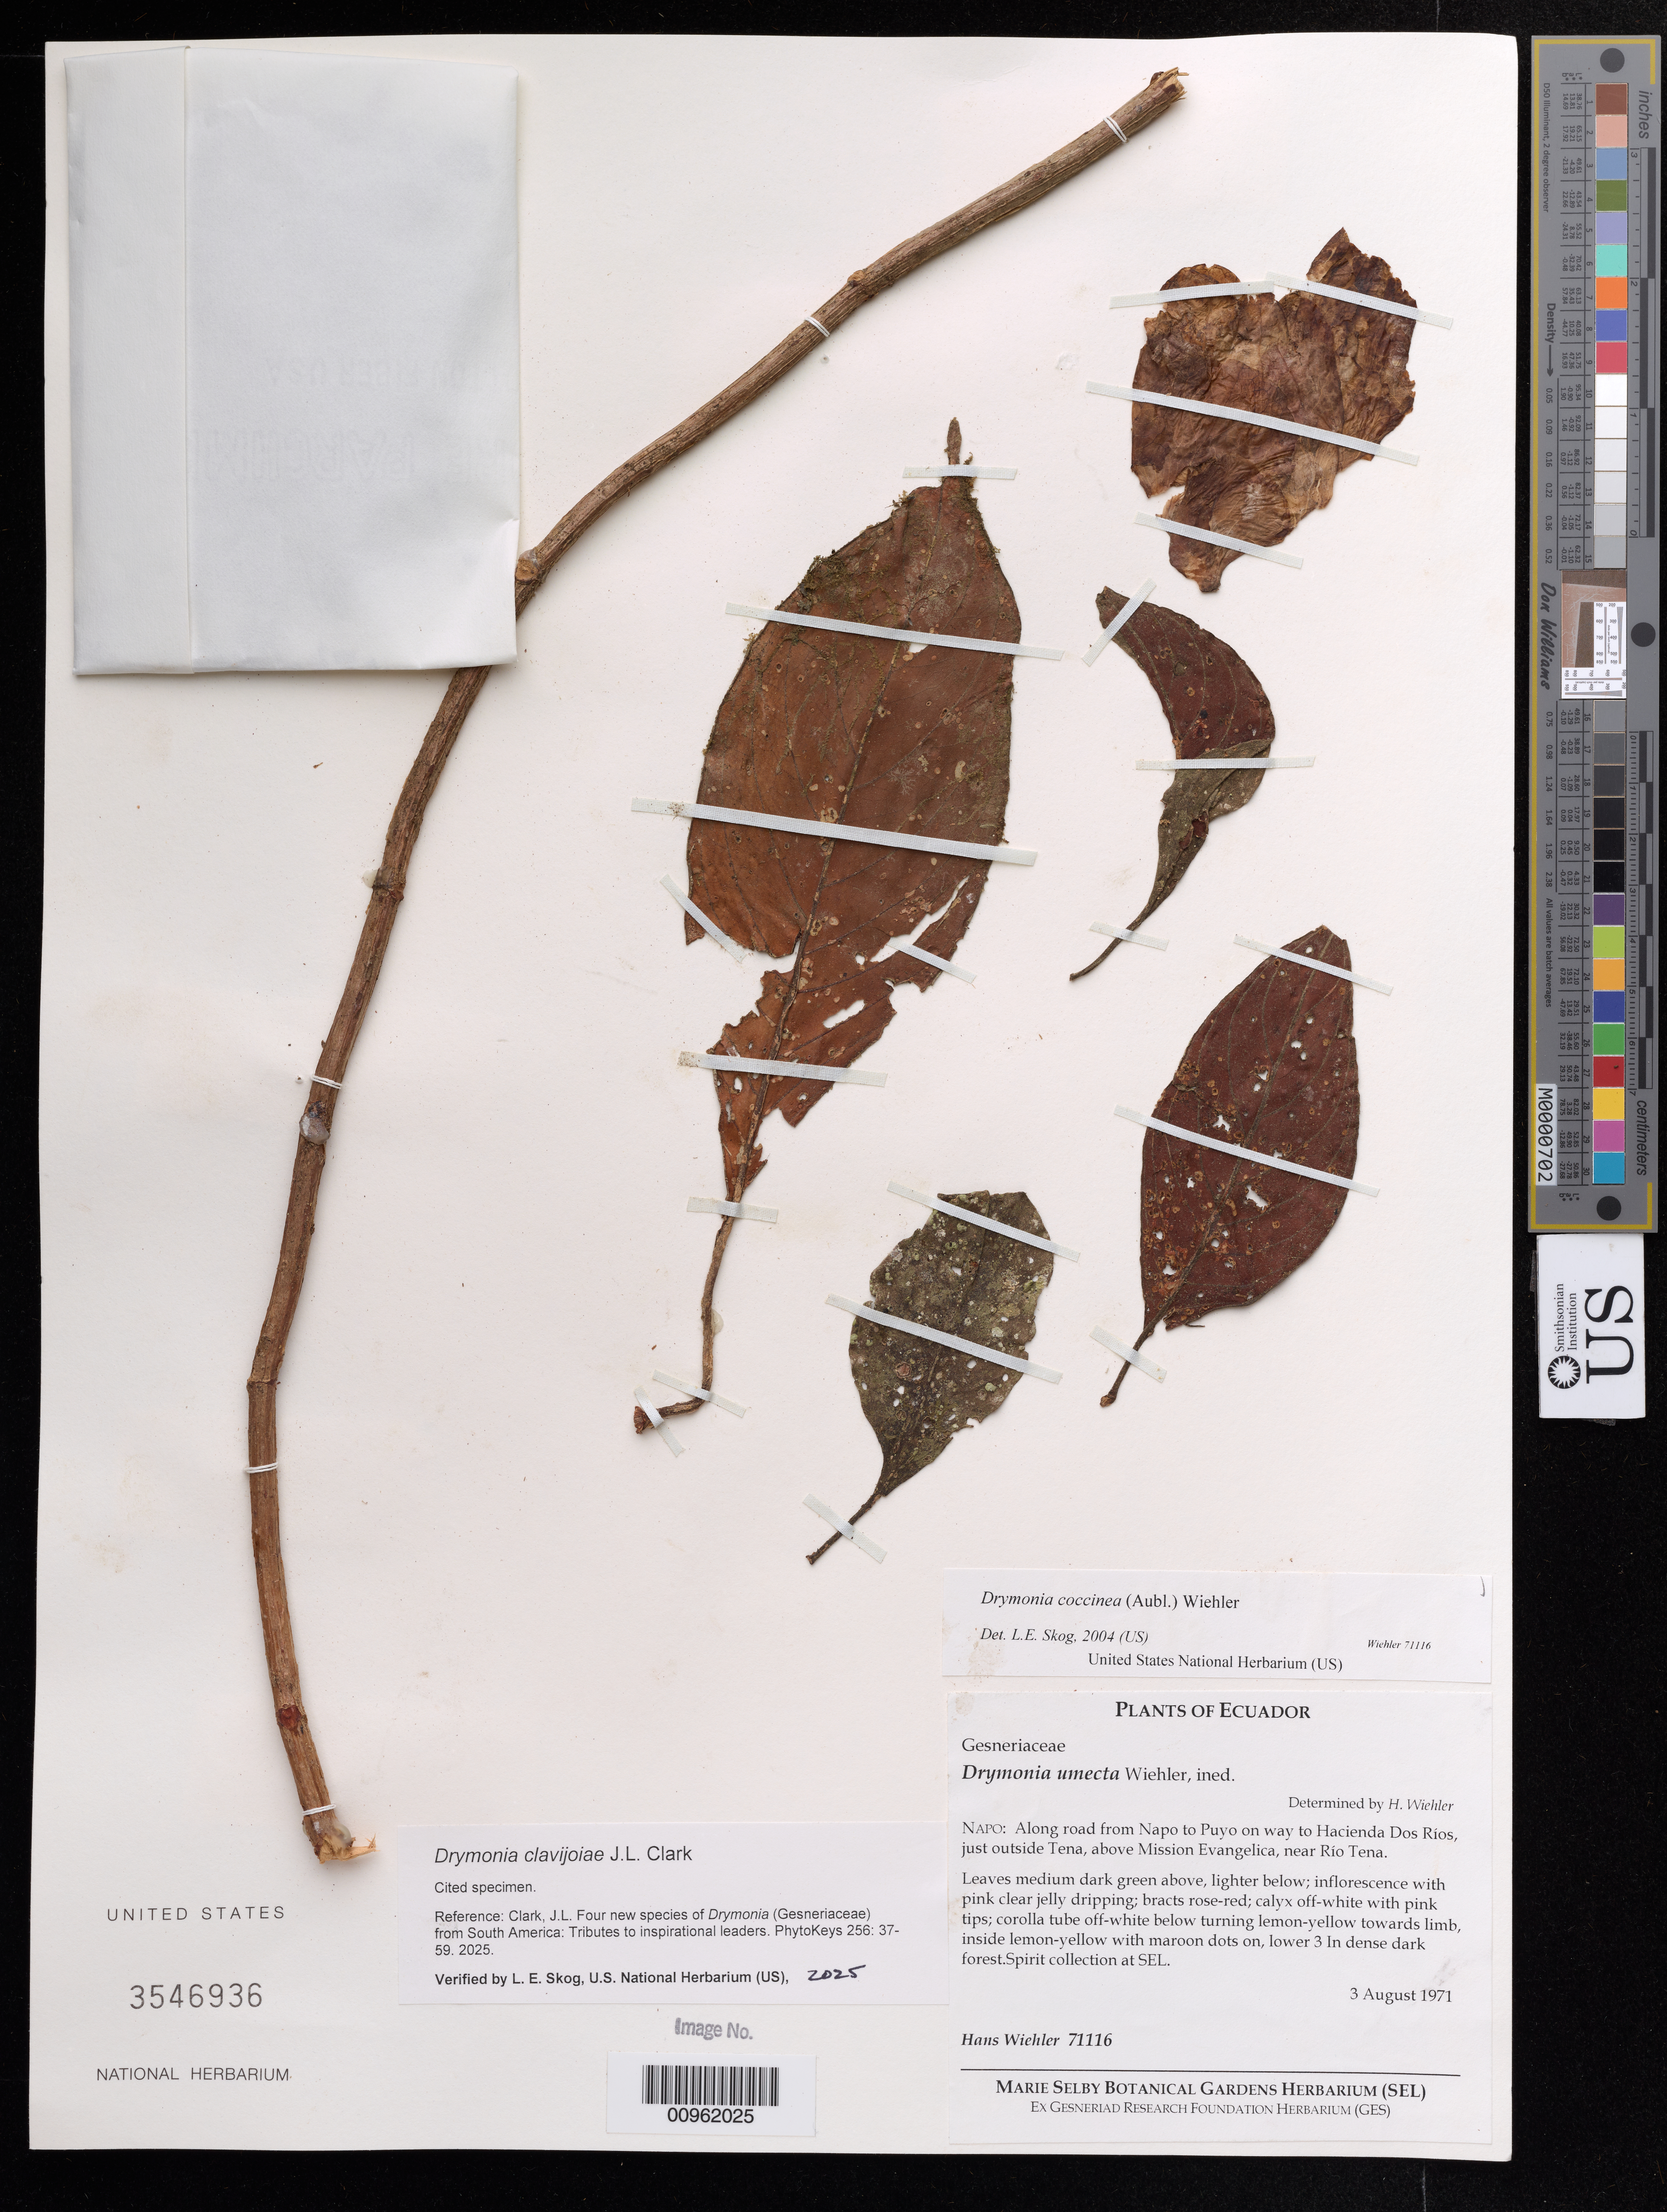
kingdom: Plantae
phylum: Tracheophyta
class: Magnoliopsida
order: Lamiales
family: Gesneriaceae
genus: Drymonia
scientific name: Drymonia clavijoiae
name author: J.L. Clark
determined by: Skog, Laurence E.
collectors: H. J. Wiehler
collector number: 71116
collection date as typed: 03 Aug 1971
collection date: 1971-08-03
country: Ecuador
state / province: Napo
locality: Napo: along road from Napo to Puya on way to Hacienda Dos Rios, just outside Tena, above Mission Evangelica, near Rio Tena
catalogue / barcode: US 3546936